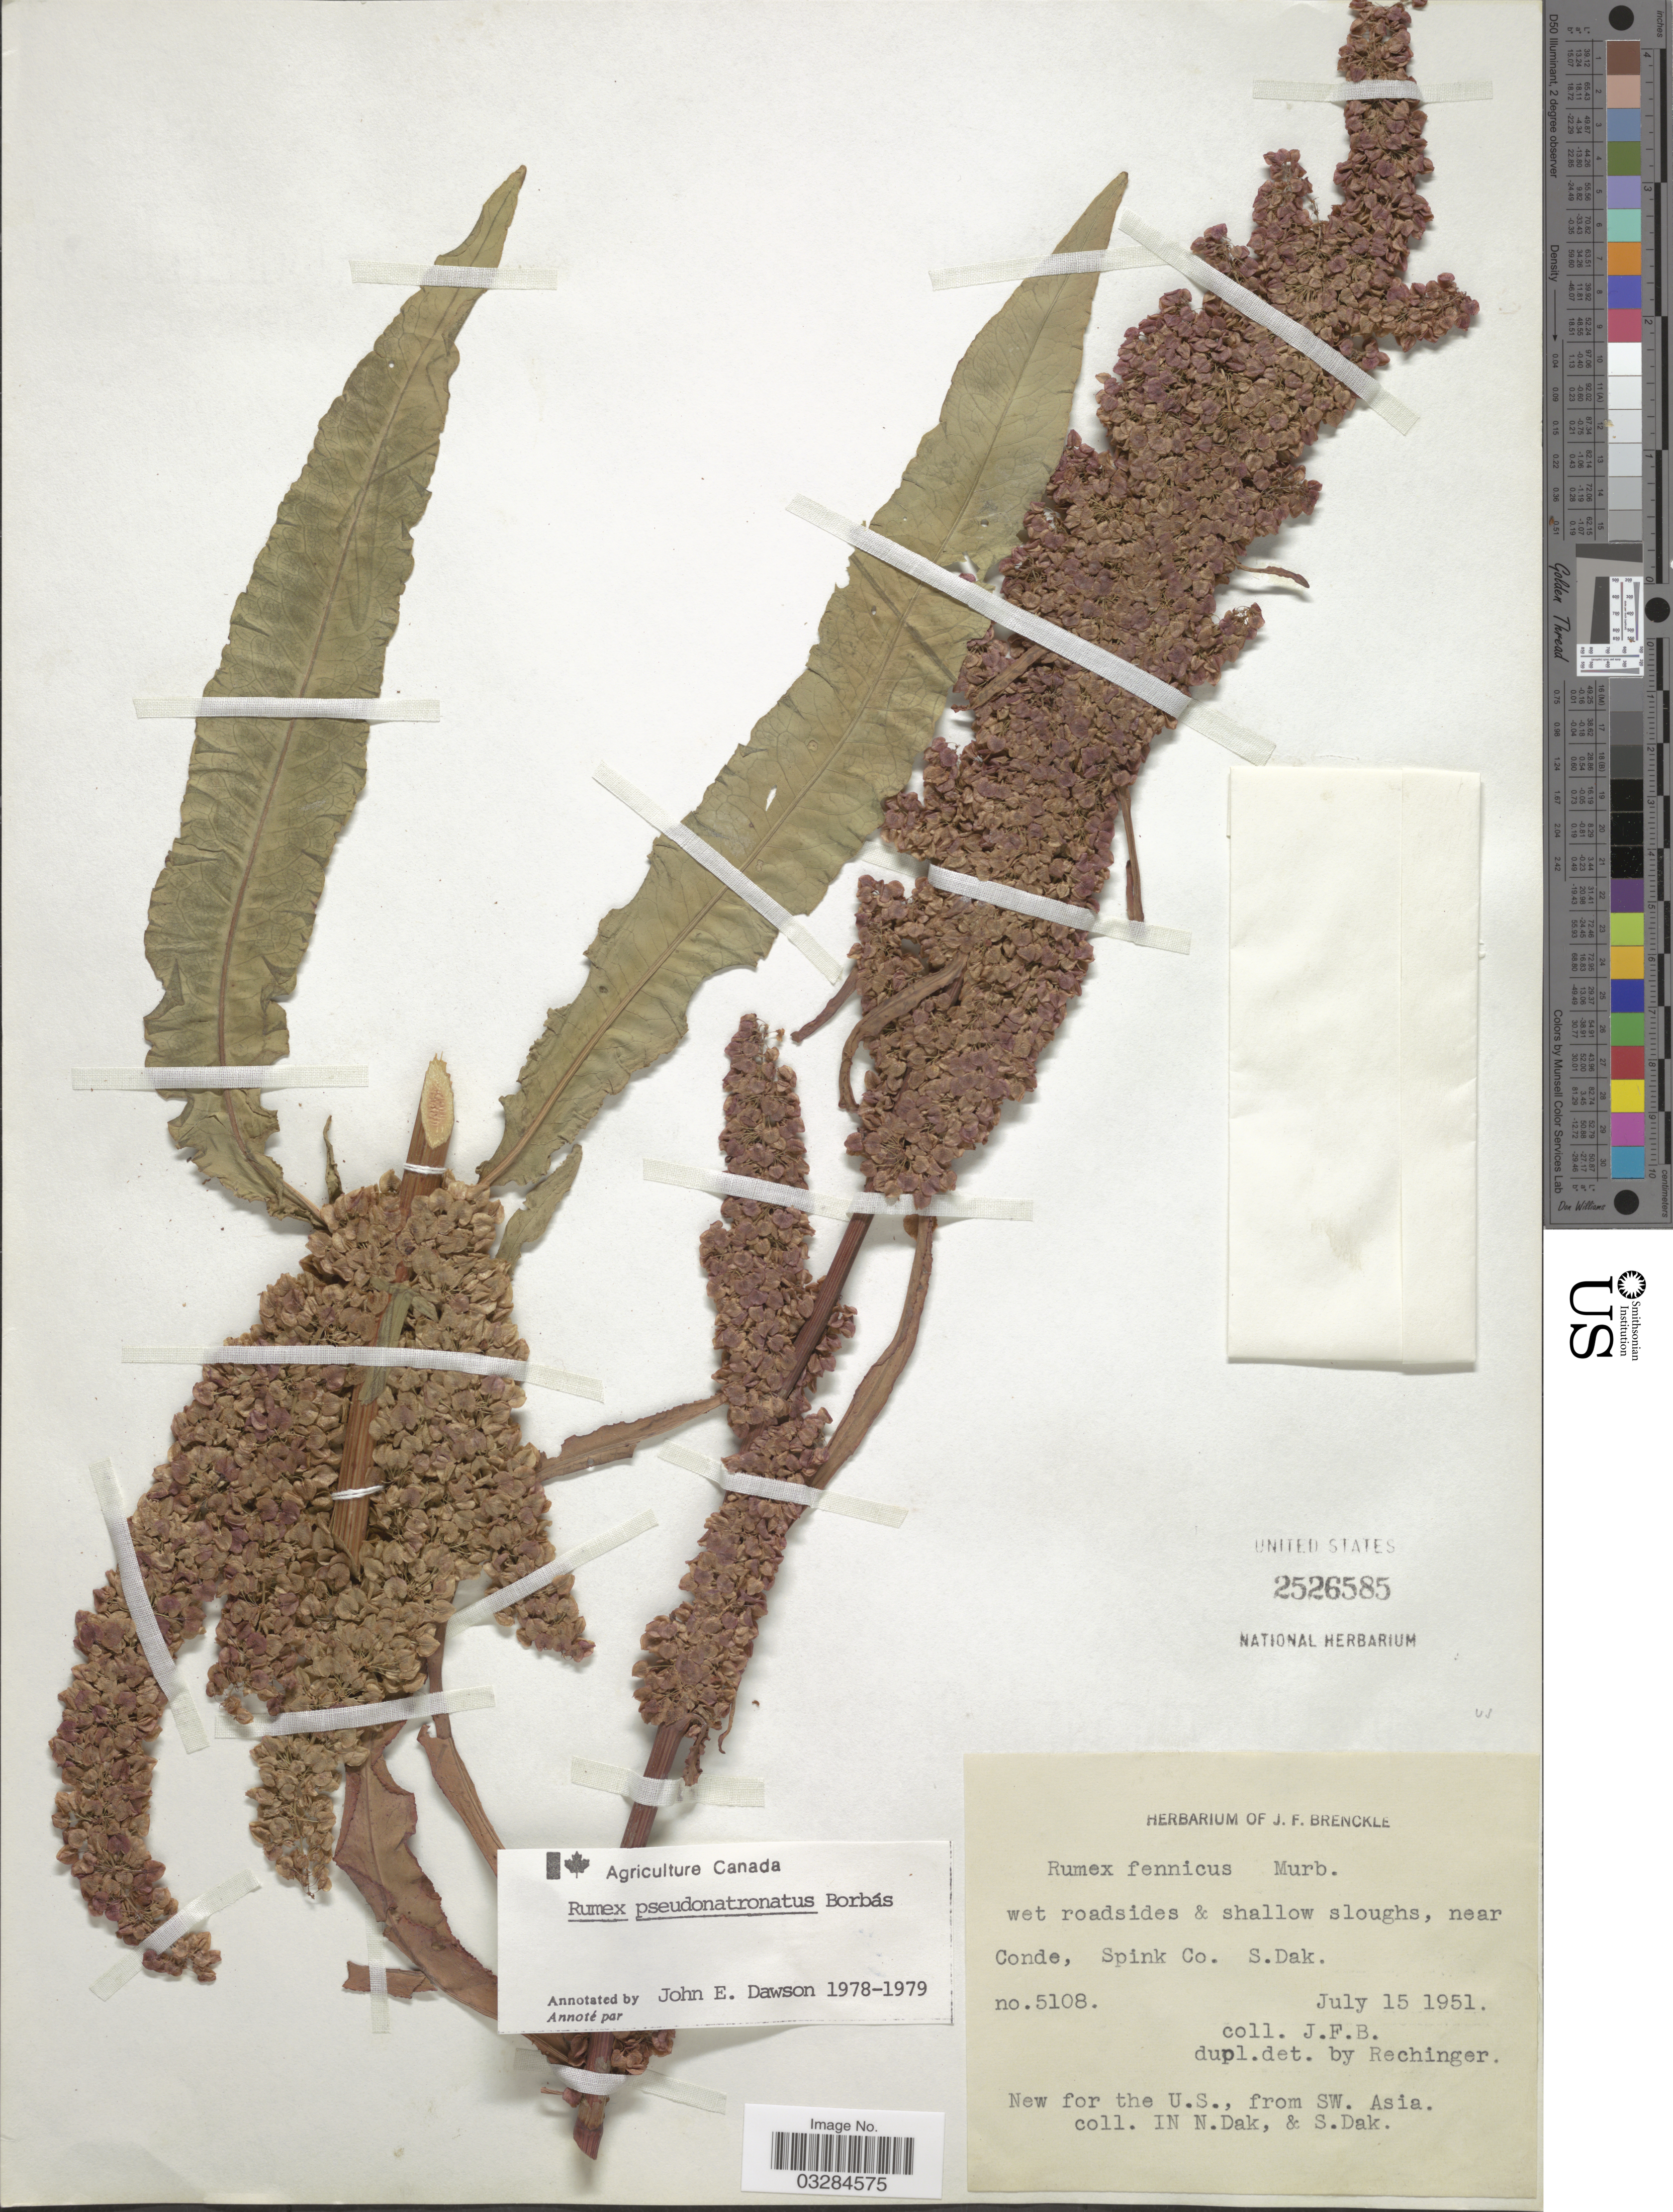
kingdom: Plantae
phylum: Tracheophyta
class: Magnoliopsida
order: Caryophyllales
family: Polygonaceae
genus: Rumex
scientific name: Rumex pseudonatronatus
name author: (Borbás) Murb.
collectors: J. Brenckle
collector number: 5108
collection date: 1951-07-15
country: United States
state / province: South Dakota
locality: Wet roadsides & shallow sloughs, near Conde, Spink Co.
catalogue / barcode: US 2526585